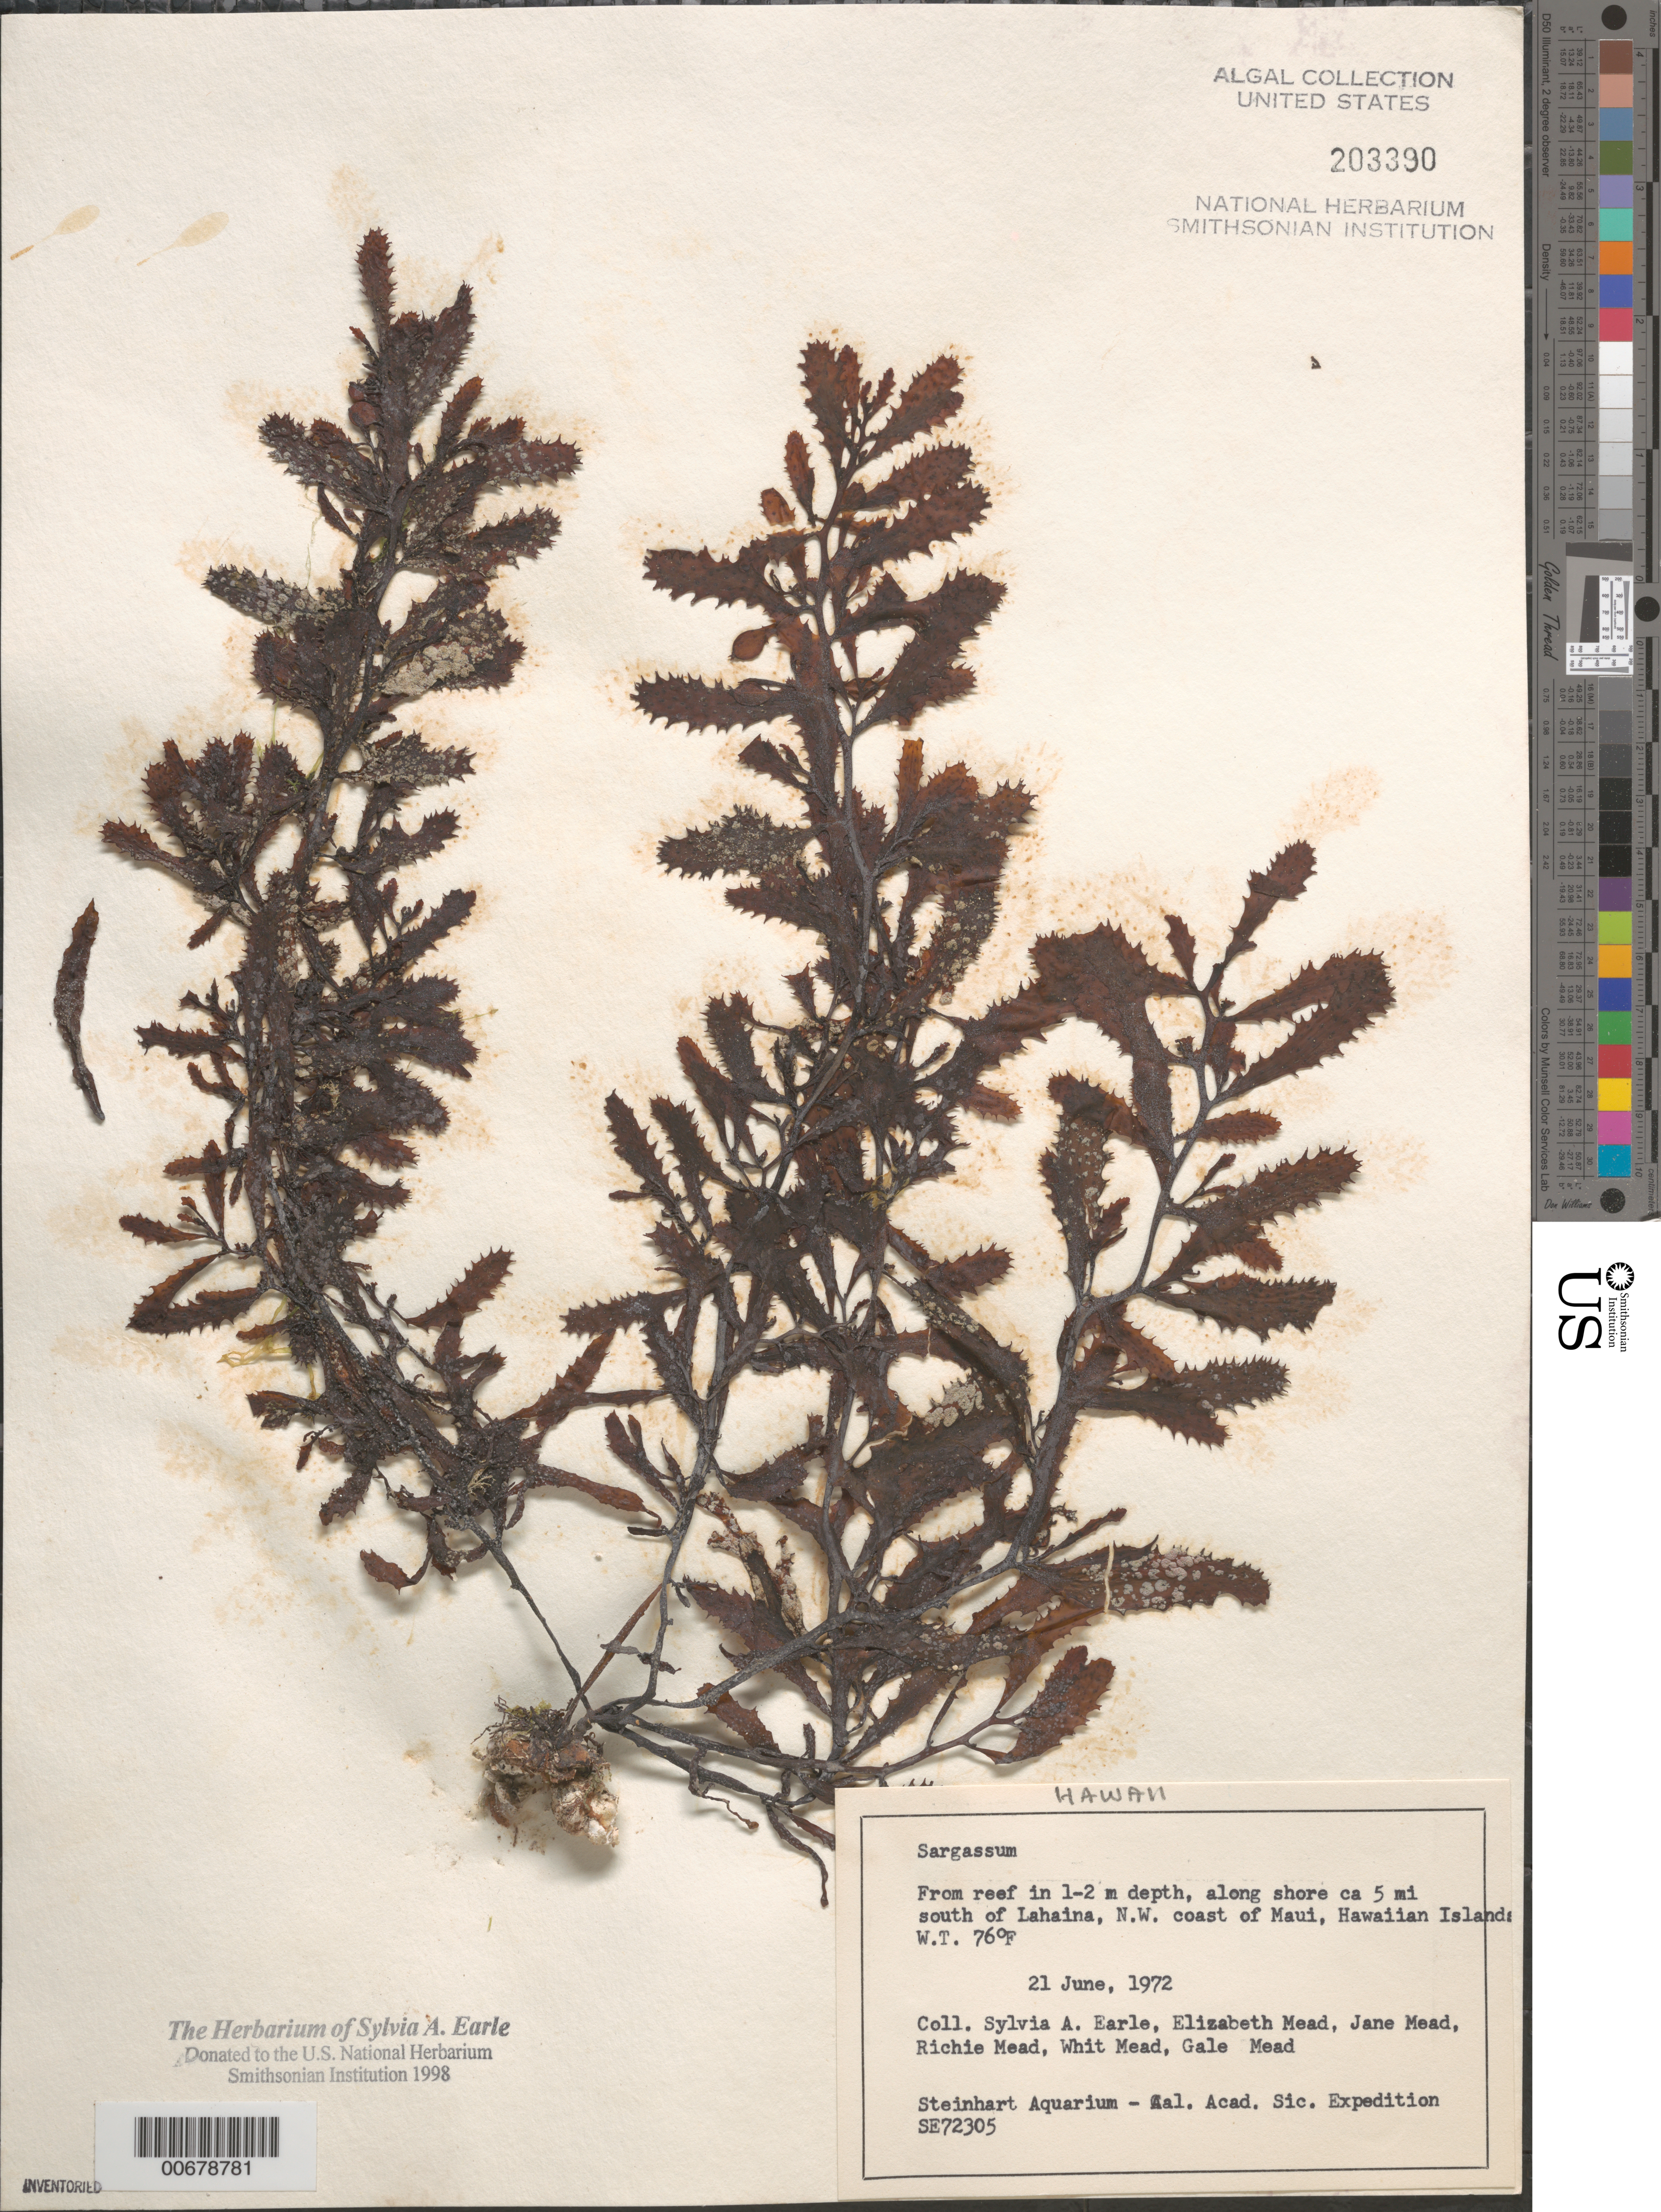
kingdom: Chromista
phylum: Ochrophyta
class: Phaeophyceae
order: Fucales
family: Sargassaceae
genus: Sargassum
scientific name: Sargassum sp.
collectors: S. A. Earle, J. Mead, E. Mead, R. Mead, W. Mead & G. W. Mead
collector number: SE 72305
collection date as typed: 21 Jun 1972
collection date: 1972-06-21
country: United States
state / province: Hawaii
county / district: Maui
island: Maui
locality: Shore ca. 5 miles south of Lahaina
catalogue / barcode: US 203390